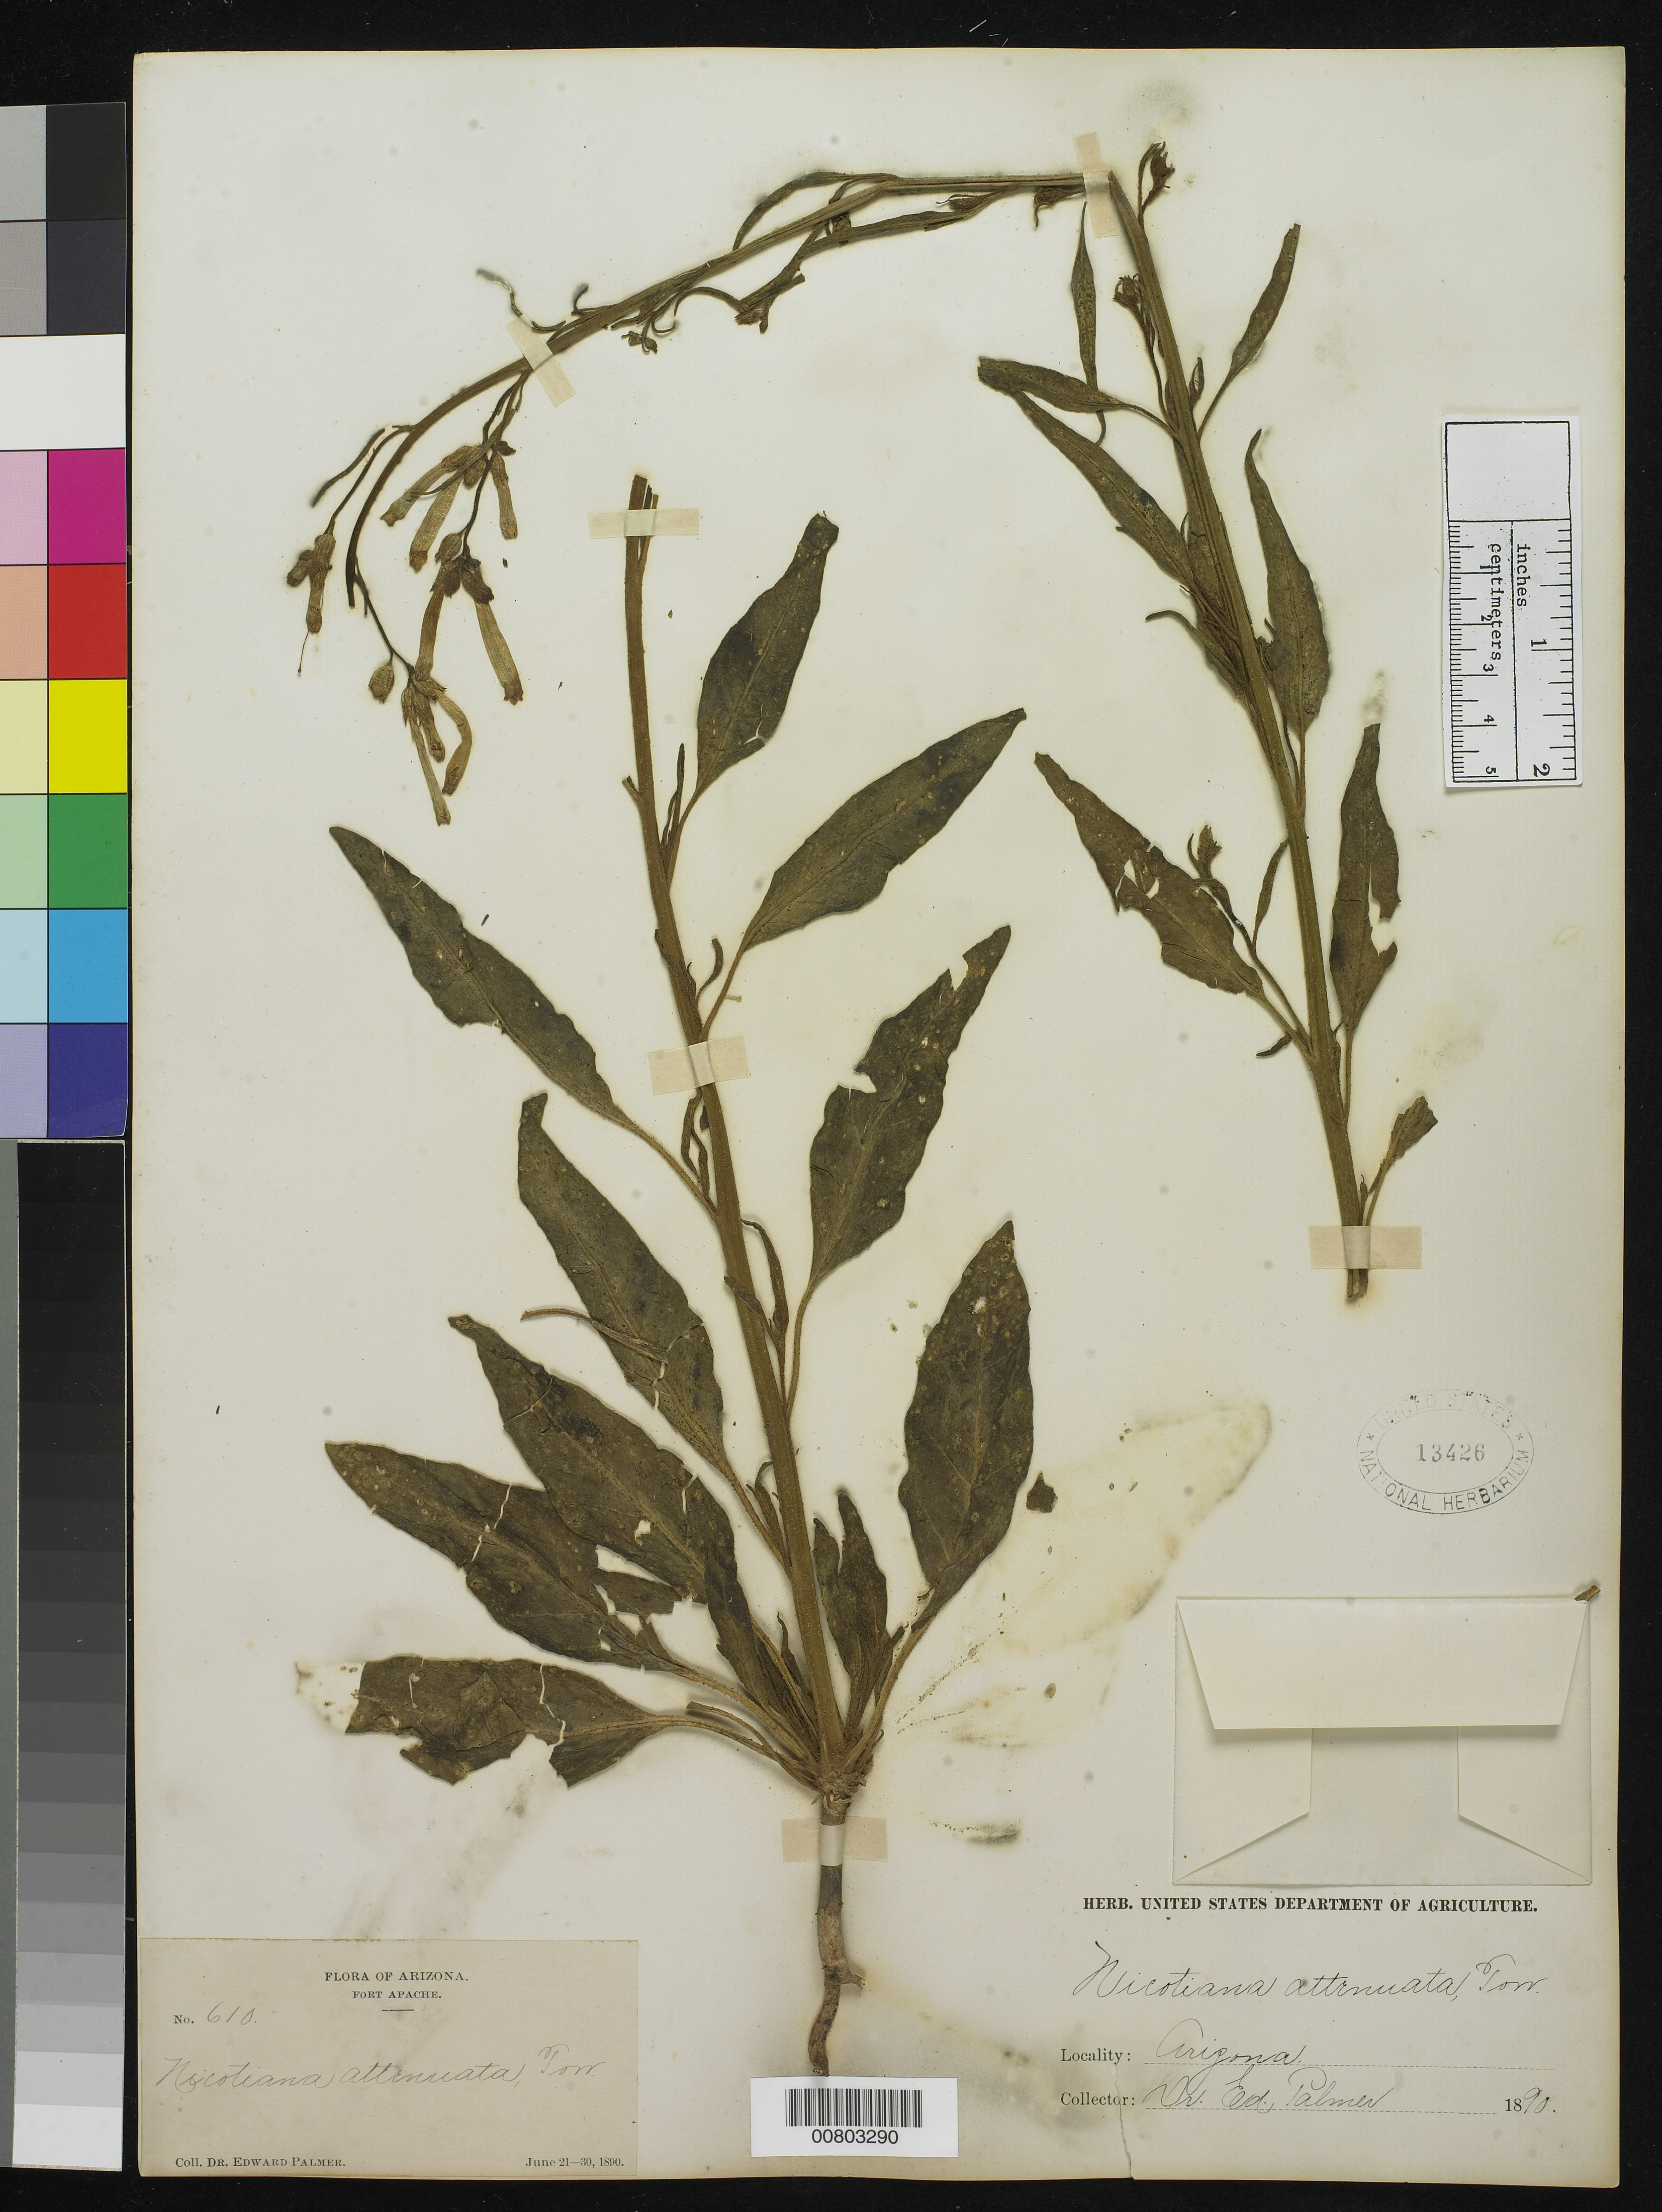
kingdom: Plantae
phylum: Tracheophyta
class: Magnoliopsida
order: Solanales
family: Solanaceae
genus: Nicotiana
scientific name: Nicotiana attenuata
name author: Torr. ex S. Watson in C. King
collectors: E. Palmer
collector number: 610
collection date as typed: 21 Jun 1890 to 30 Jun 1890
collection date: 1890-06-21/1890-06-30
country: United States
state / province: Arizona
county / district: Navajo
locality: Fort Apache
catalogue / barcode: US 13426